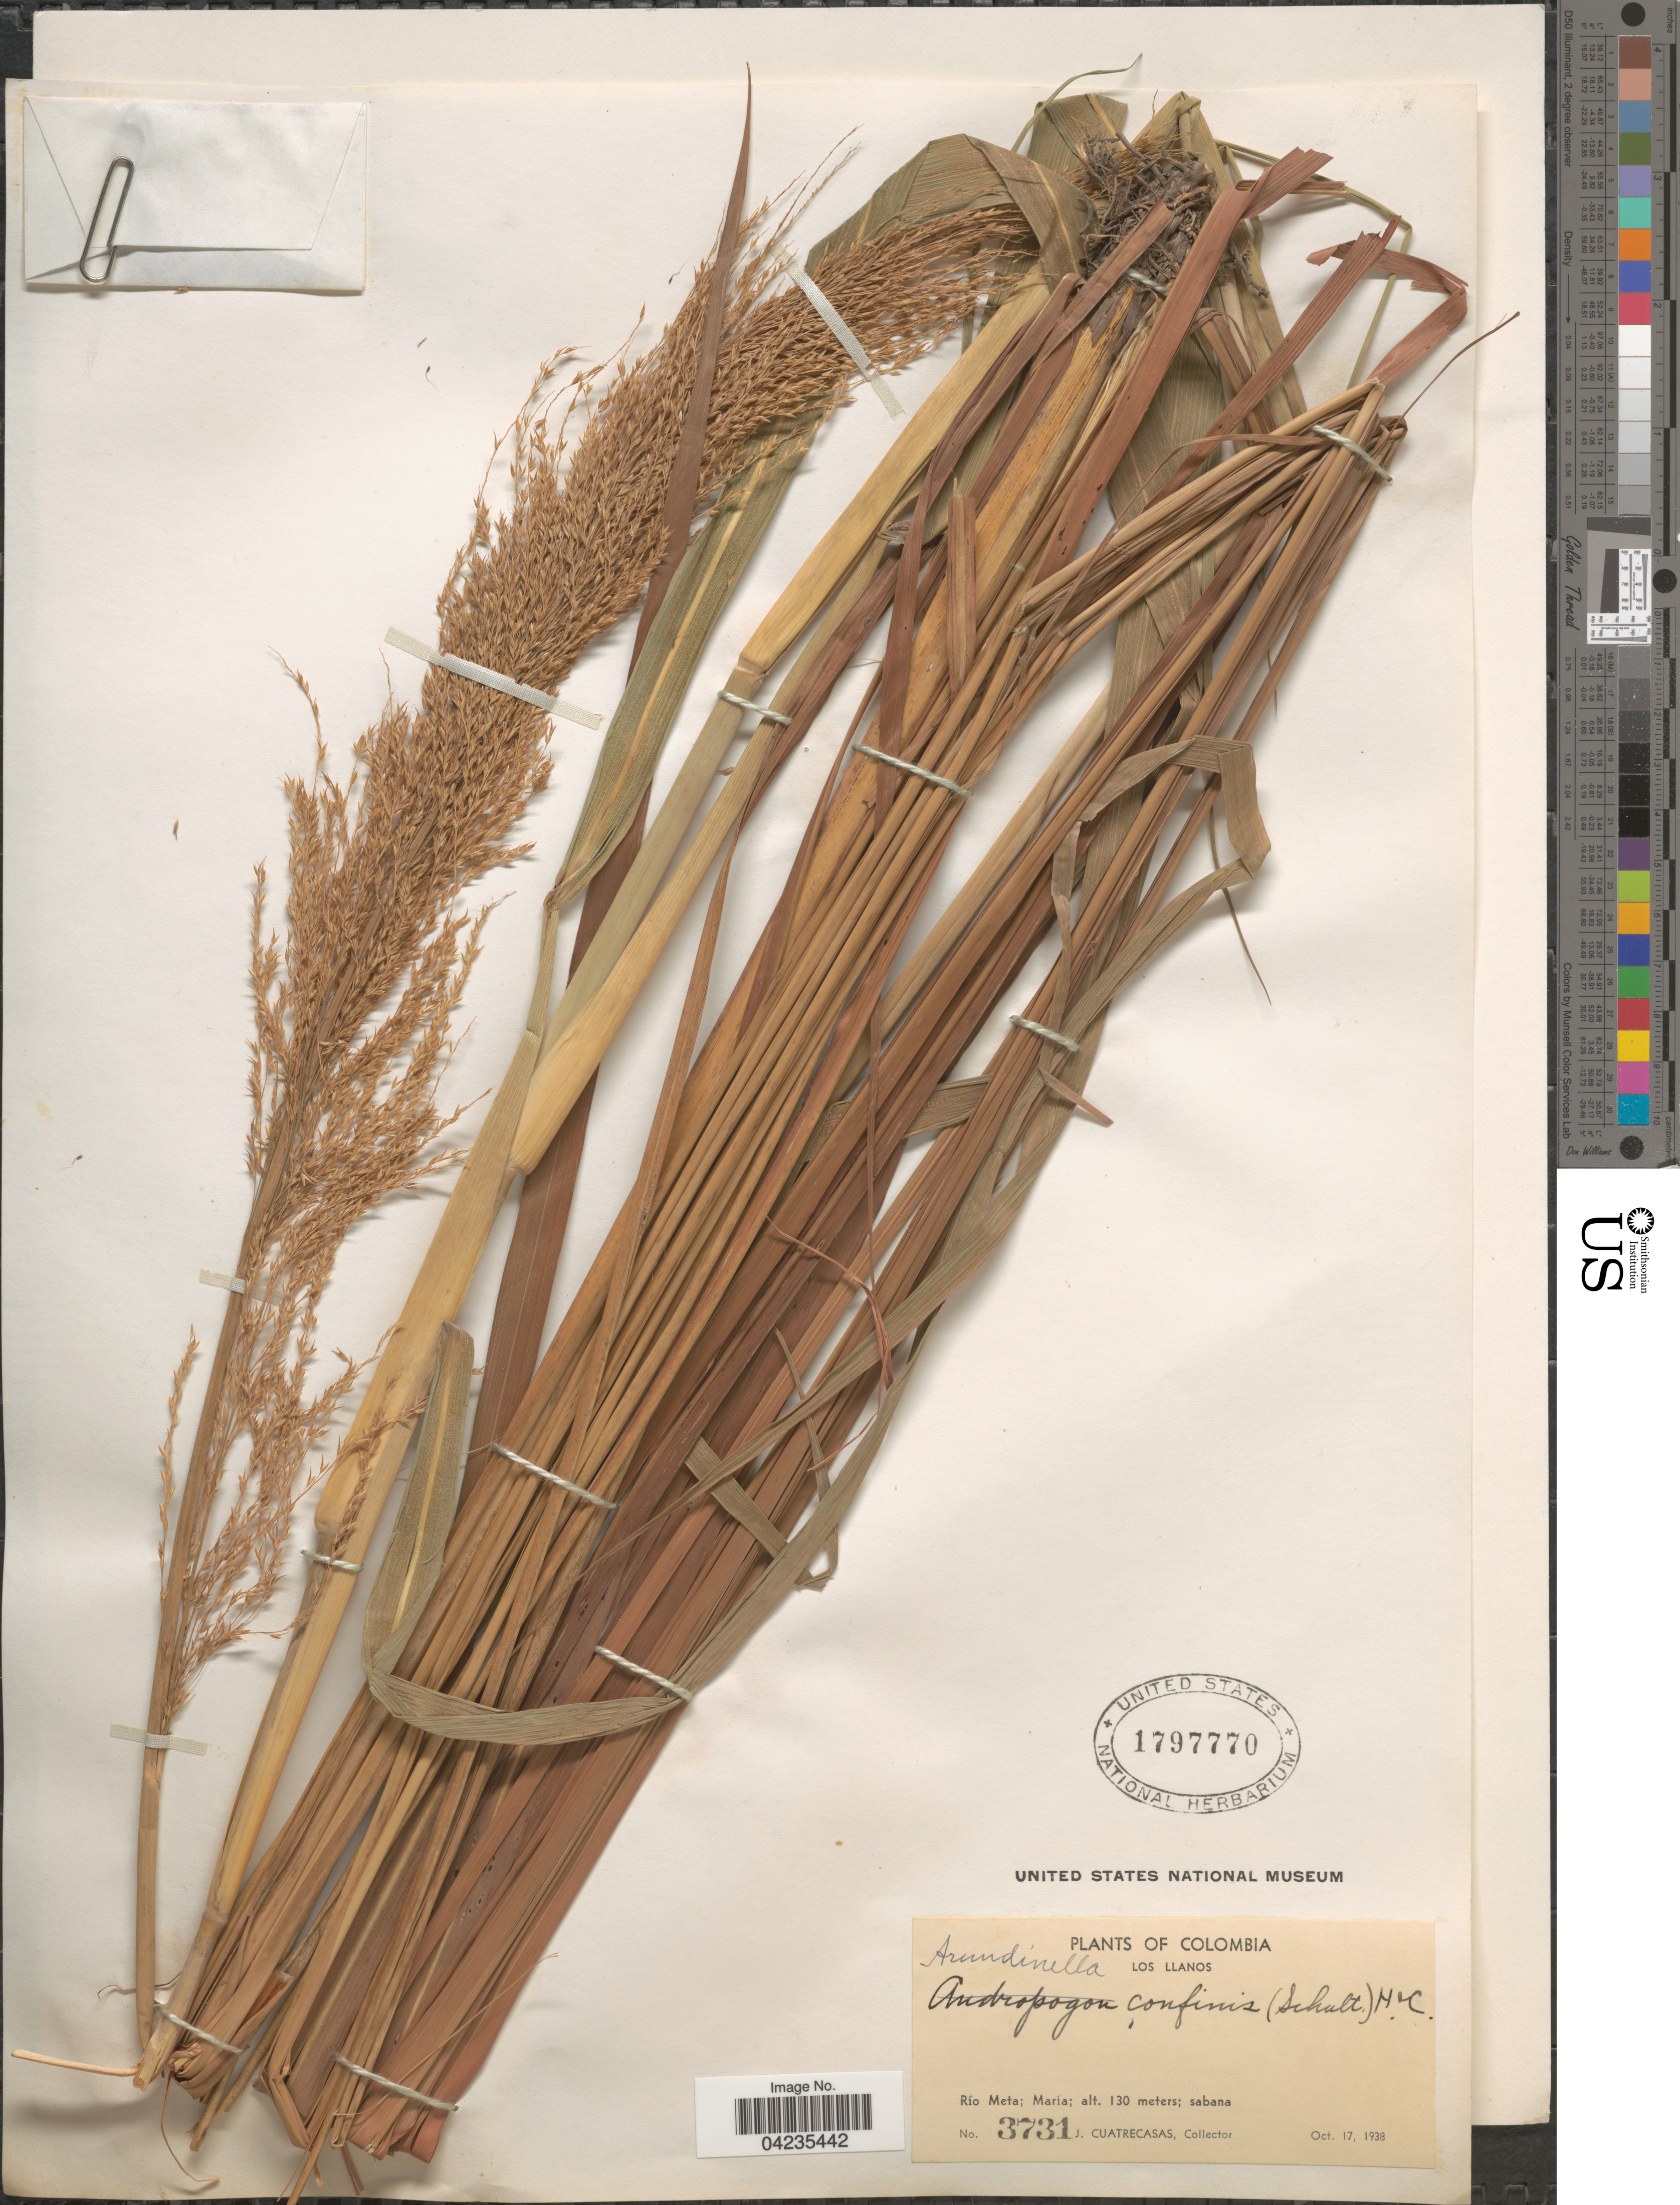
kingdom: Plantae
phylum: Tracheophyta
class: Liliopsida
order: Poales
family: Poaceae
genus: Arundinella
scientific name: Arundinella hispida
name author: (Humb. & Bonpl. ex Willd.) Kuntze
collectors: J. Cuatrecasas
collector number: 3731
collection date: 1938-10-17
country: Colombia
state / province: Meta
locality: Los Llanos. Río Meta; María.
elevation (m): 130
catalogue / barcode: US 1797770